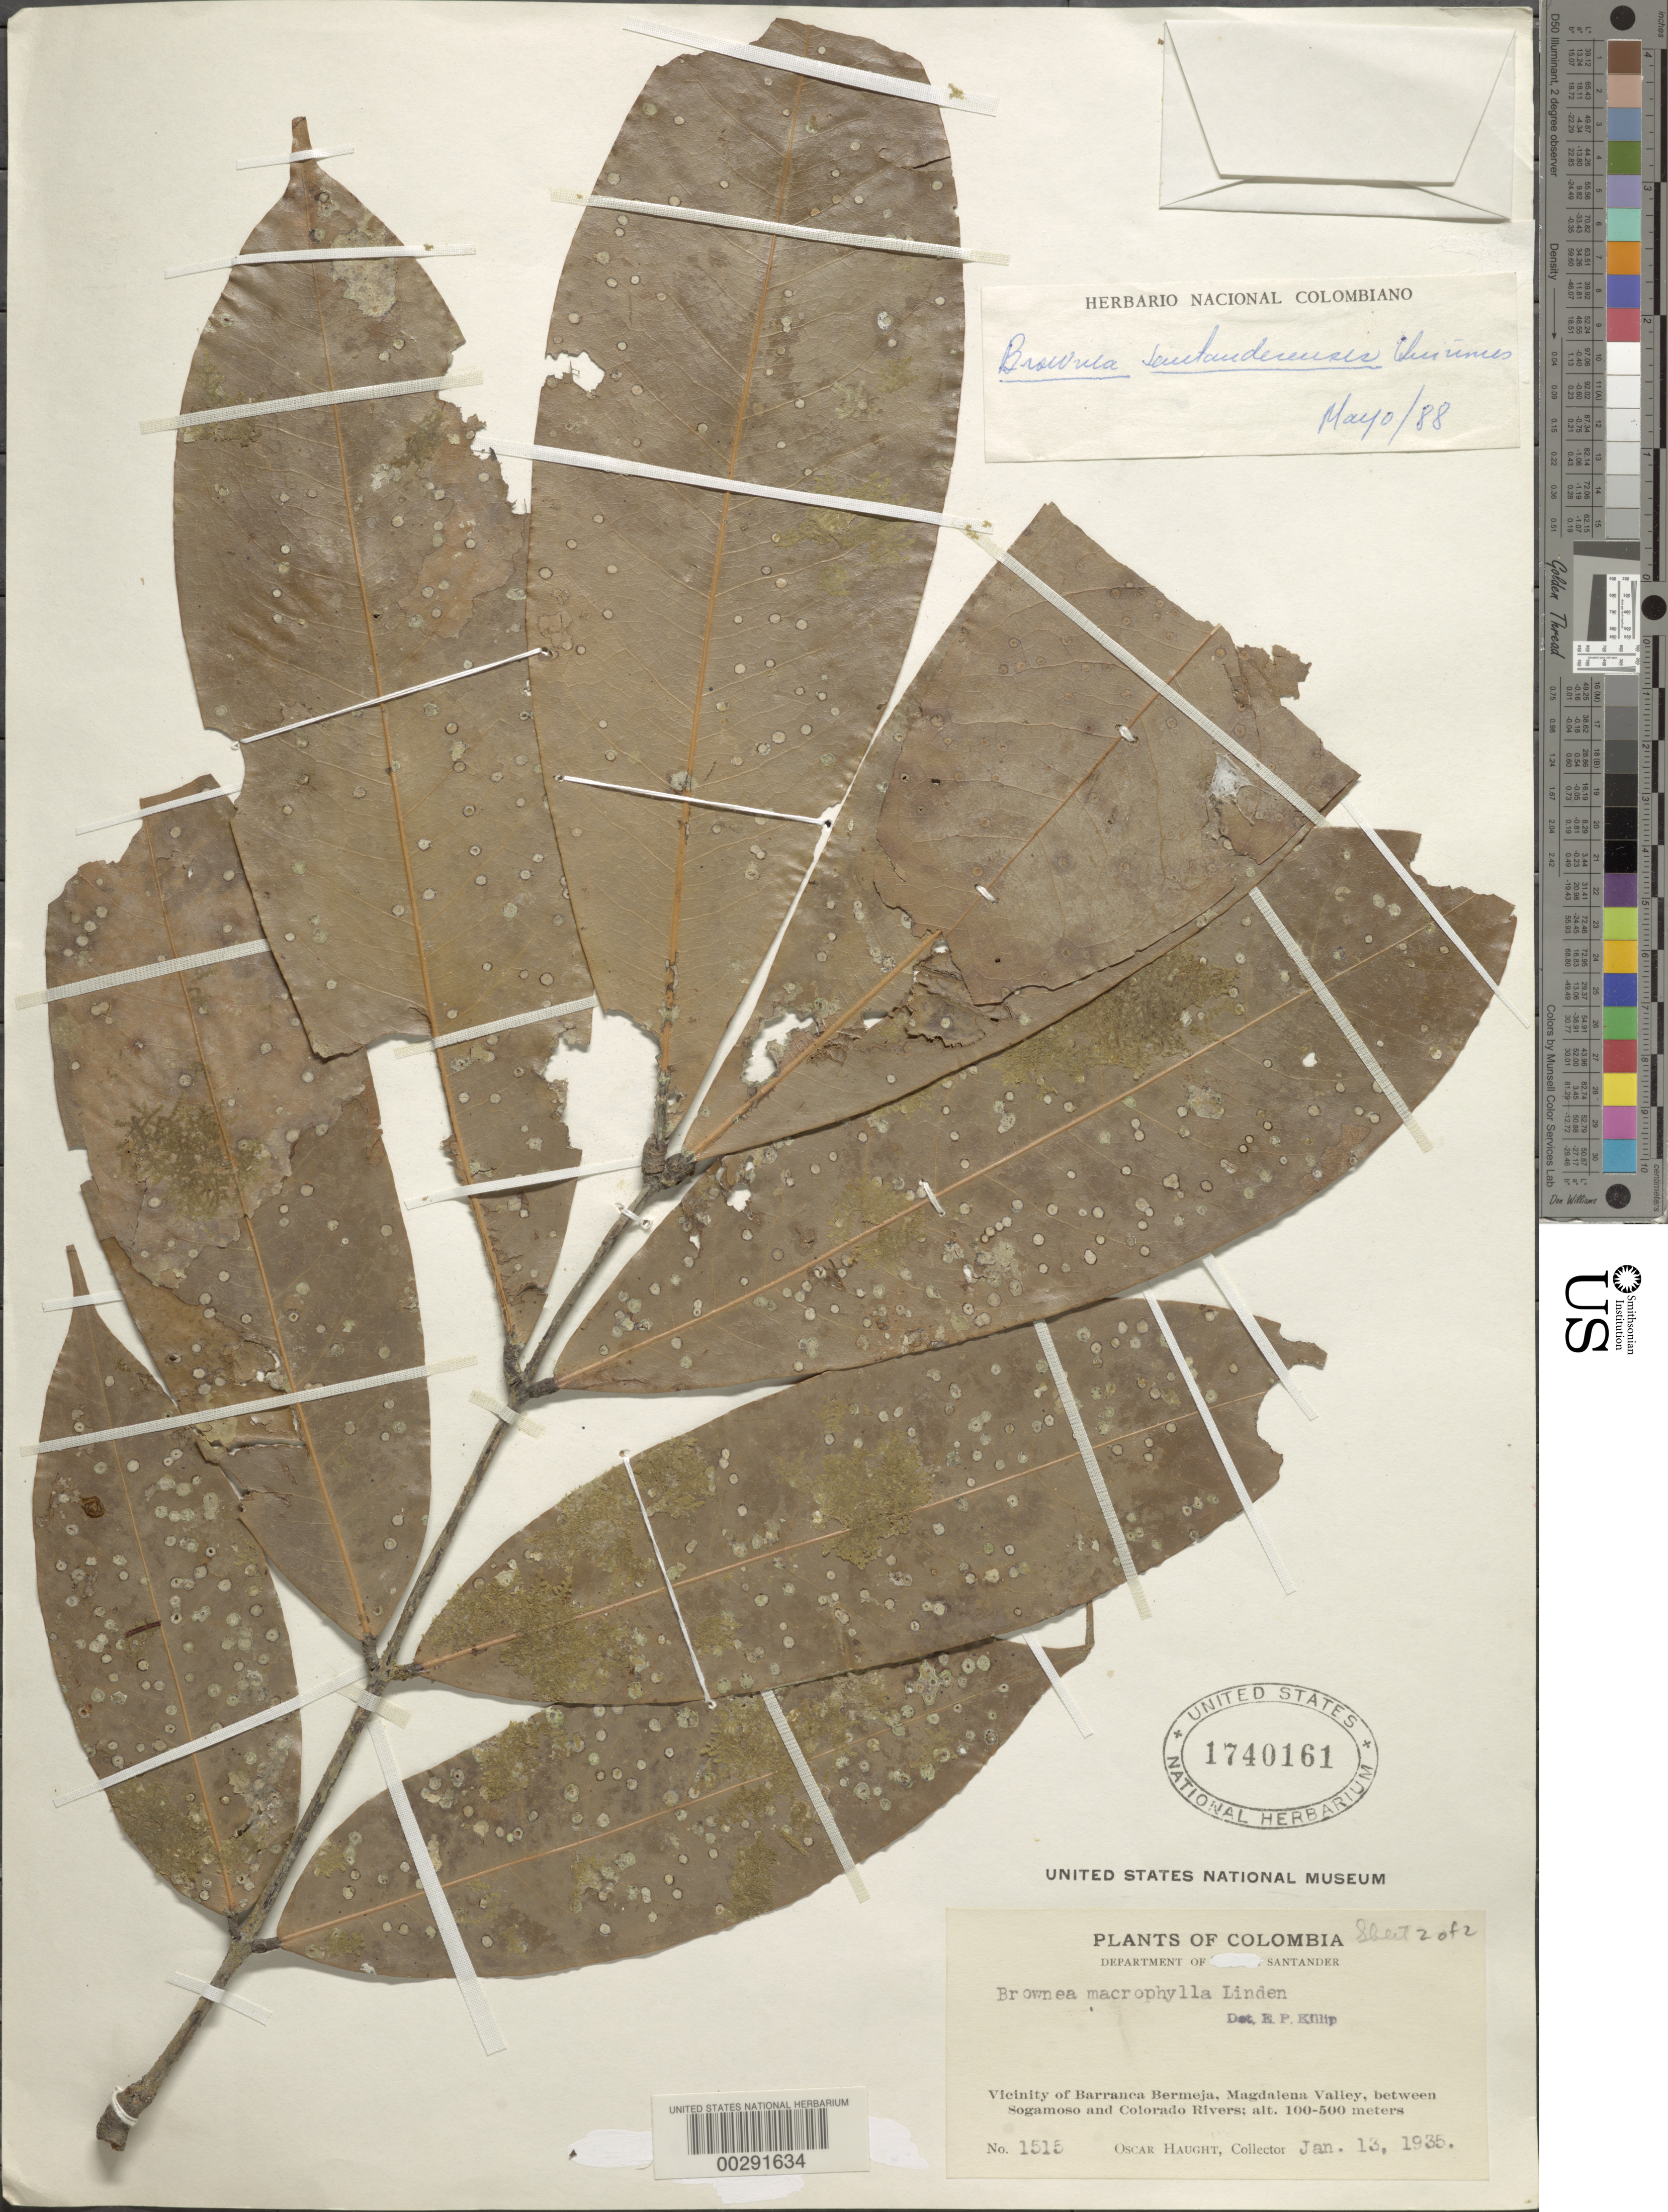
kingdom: Plantae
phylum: Tracheophyta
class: Magnoliopsida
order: Fabales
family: Fabaceae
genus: Brownea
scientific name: Brownea santanderensis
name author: Quiñones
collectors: O. L. Haught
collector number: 1515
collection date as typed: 13 Jan 1935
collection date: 1935-01-13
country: Colombia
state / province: Santander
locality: Camp Mesa; vicinity of Barrancabermeja, Magdalena Valley, between Sogamoso and Colorado Rivers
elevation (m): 100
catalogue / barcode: US 1740161